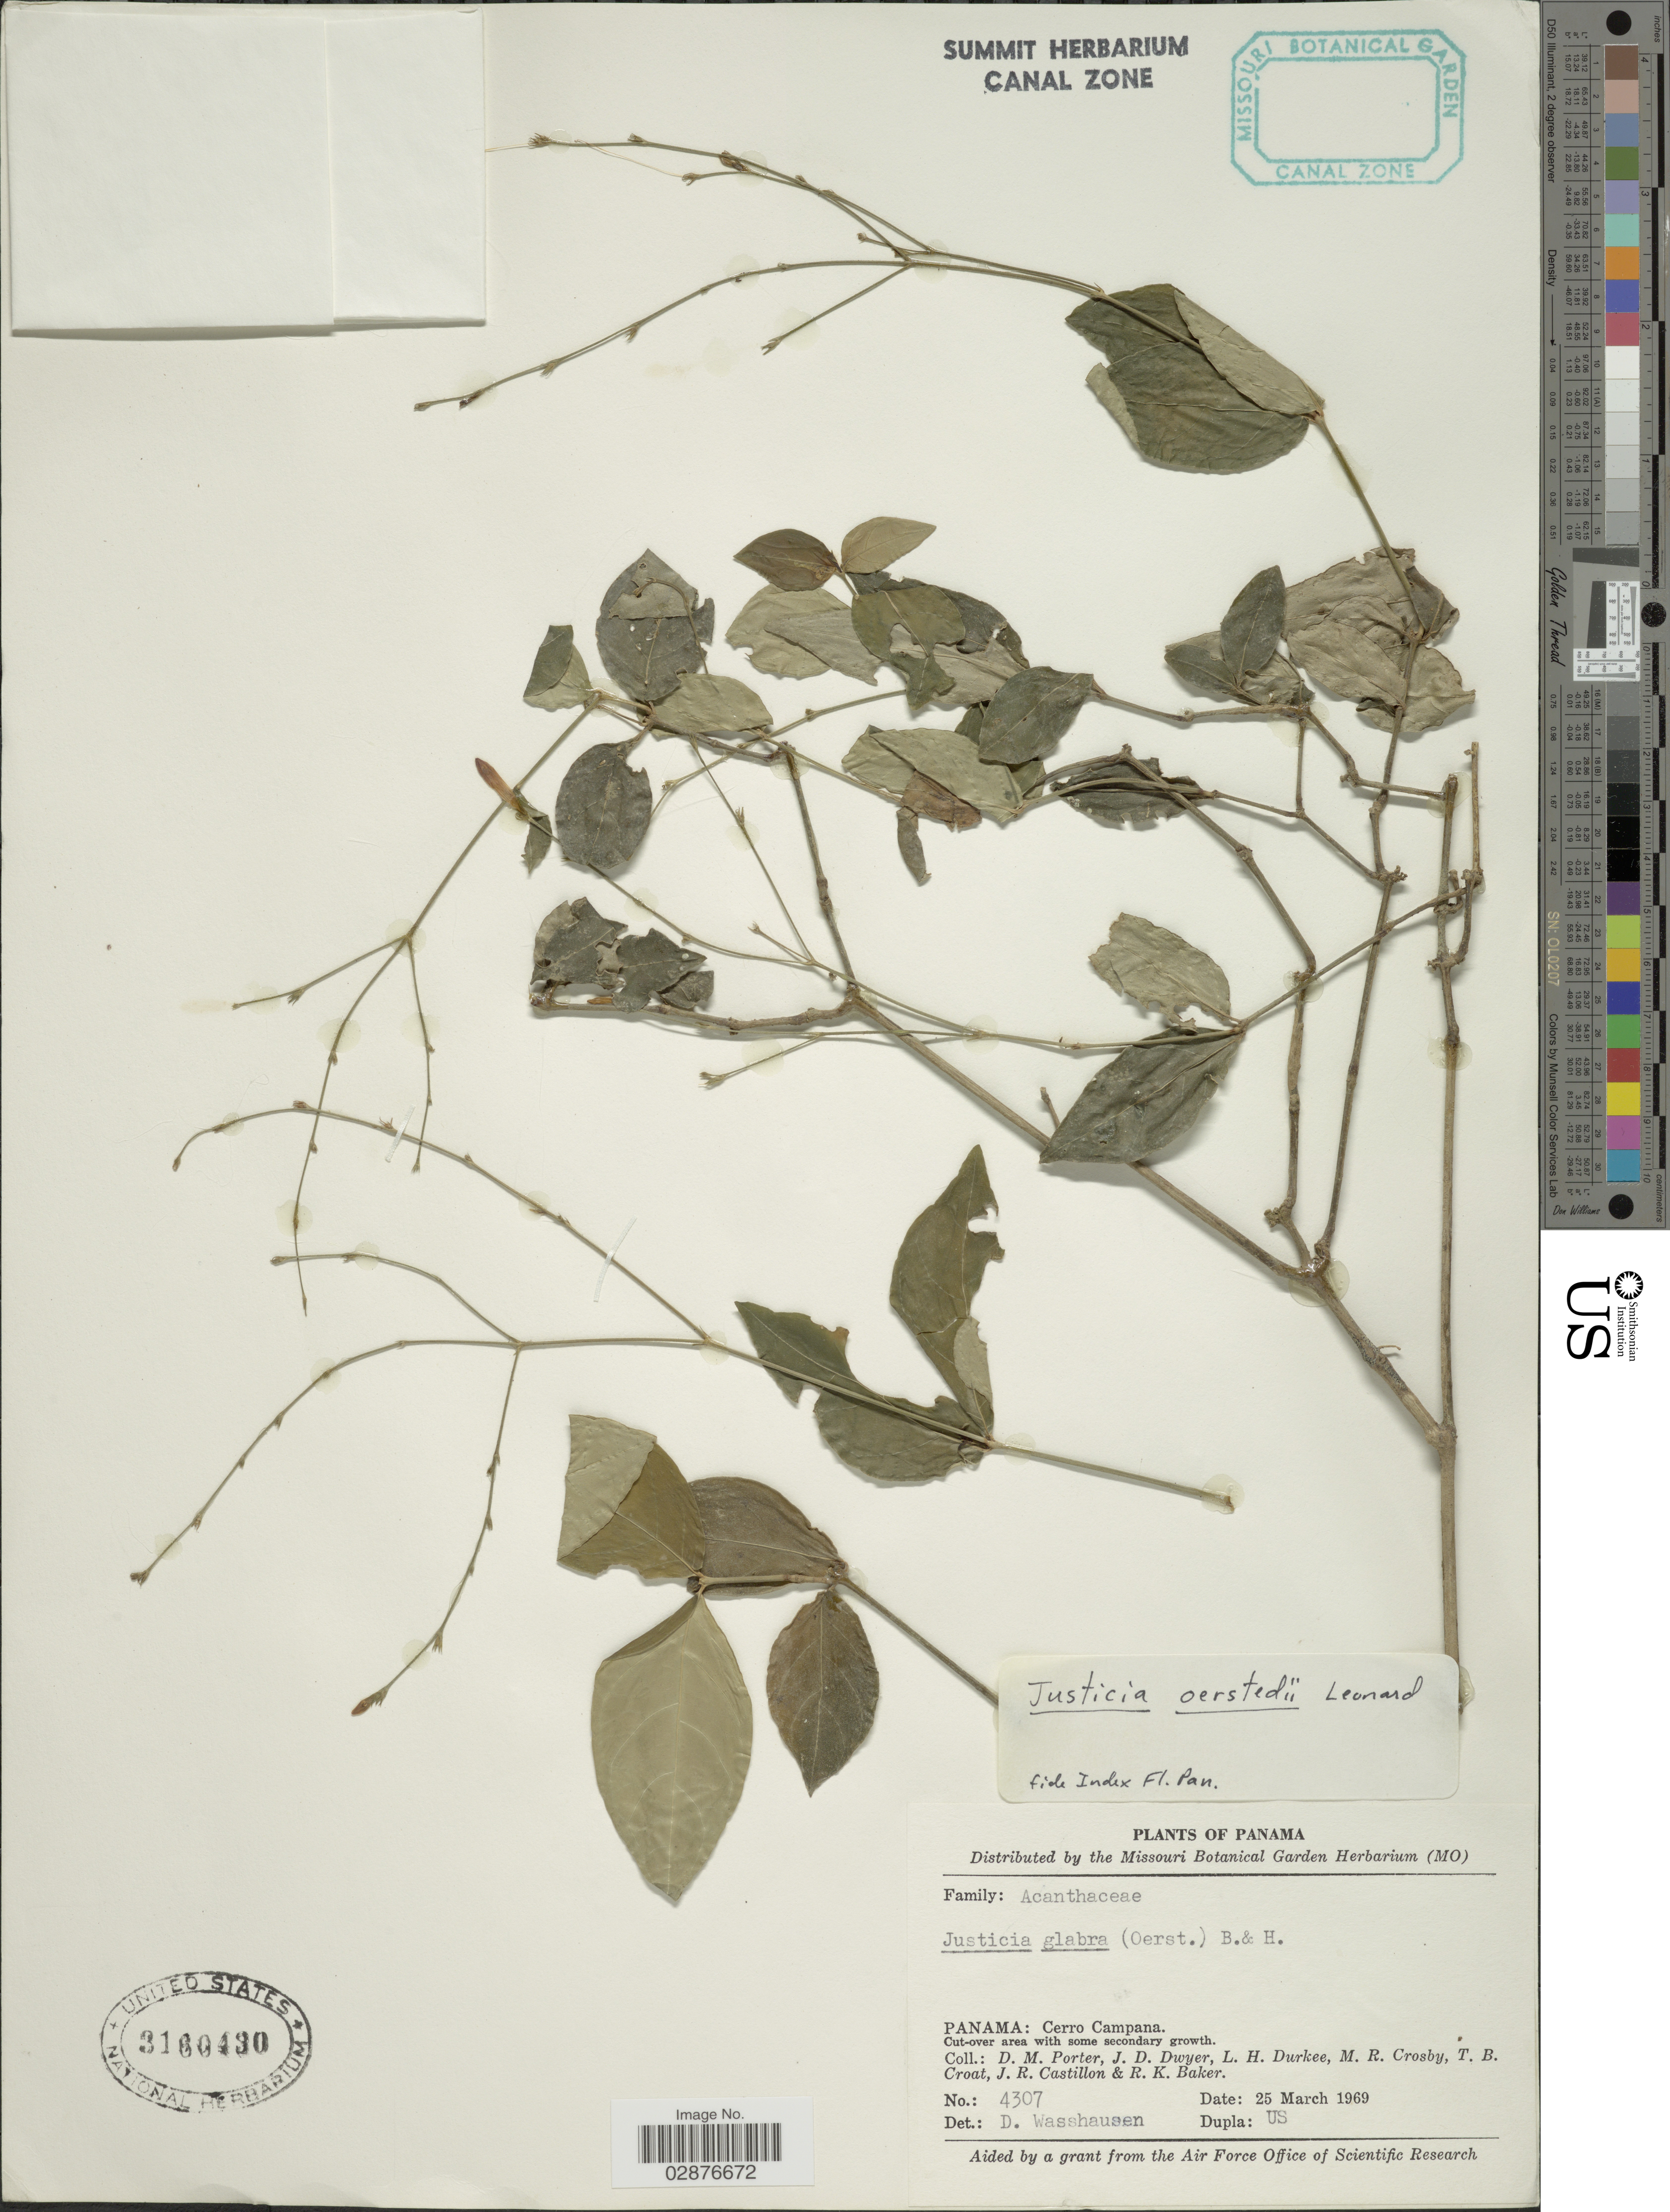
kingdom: Plantae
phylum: Tracheophyta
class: Magnoliopsida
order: Lamiales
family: Acanthaceae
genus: Justicia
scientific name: Justicia oerstedii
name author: Leonard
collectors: D. Porter, J. D. Dwyer, L. H. Durkee, M. R. Crosby & et al.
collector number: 4307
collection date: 1969-03-25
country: Panama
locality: Cerro Campana.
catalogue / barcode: US 3160430